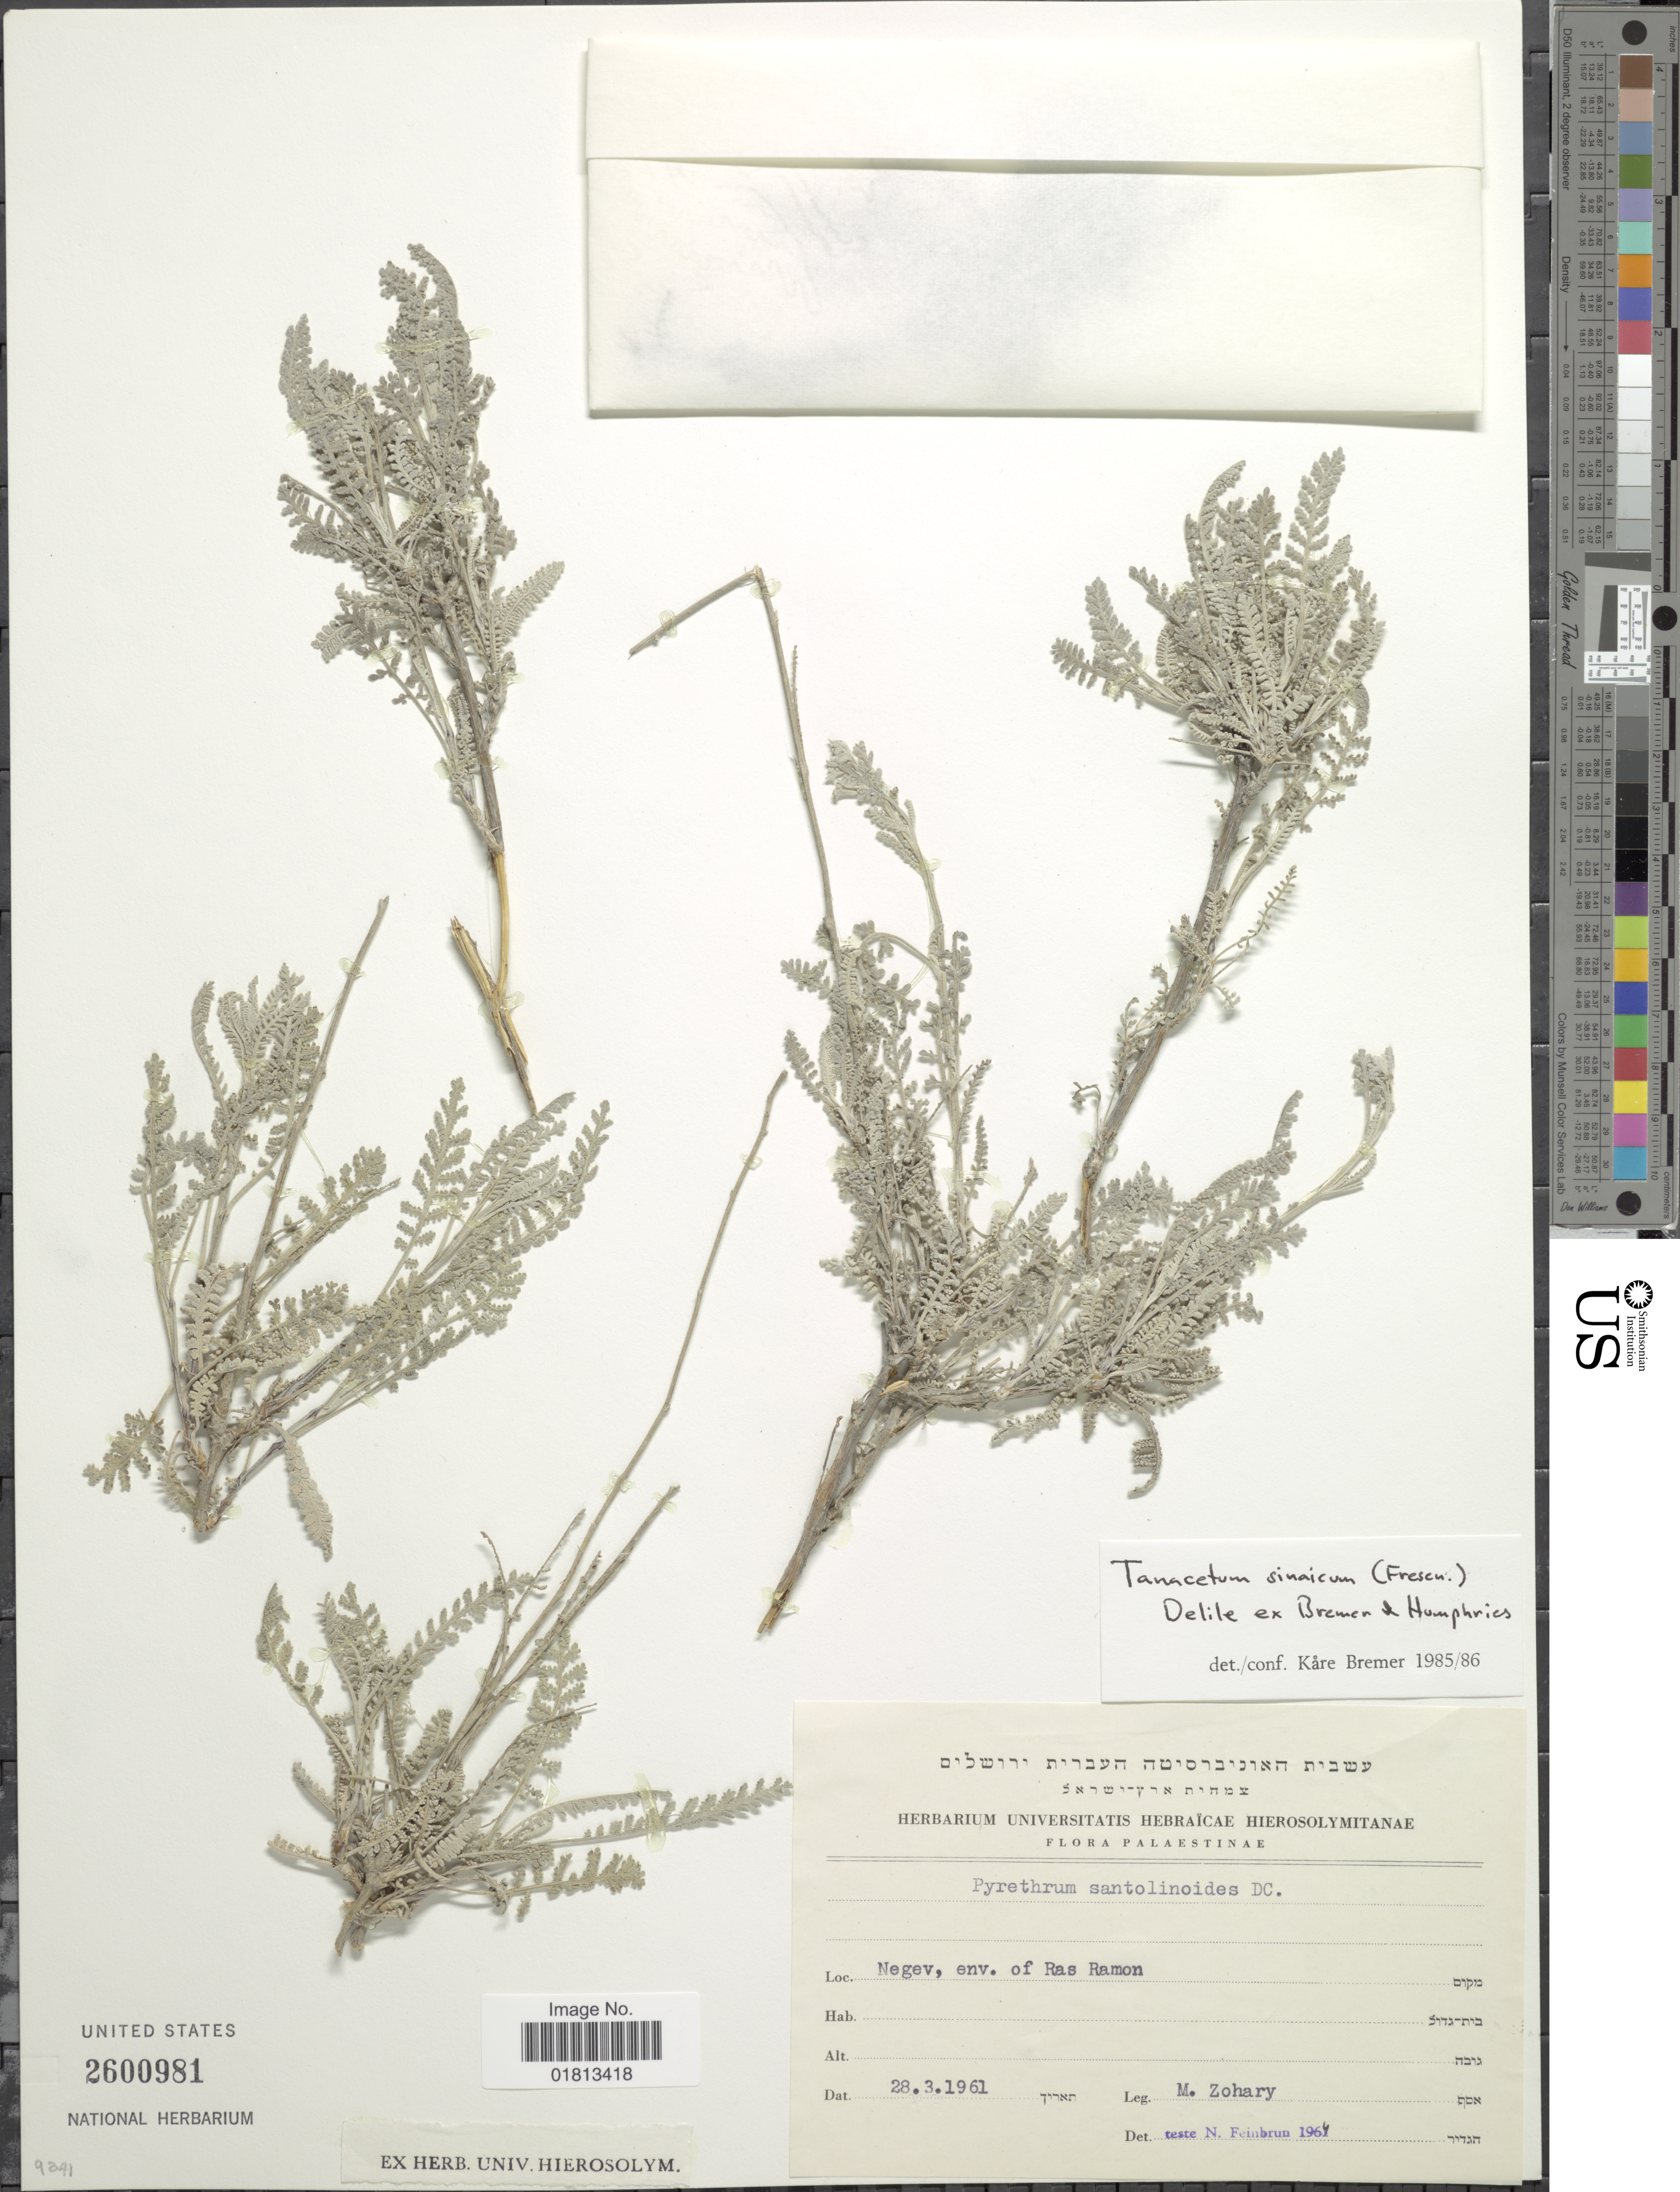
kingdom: Plantae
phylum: Tracheophyta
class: Magnoliopsida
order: Asterales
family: Asteraceae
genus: Tanacetum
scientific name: Tanacetum sinaicum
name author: (Fresen.) Delile ex K. Bremer & Humphries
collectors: M. Zohary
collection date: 1961-03-28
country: Israel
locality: Negev. env. of Ras Ramon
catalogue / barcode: US 2600981